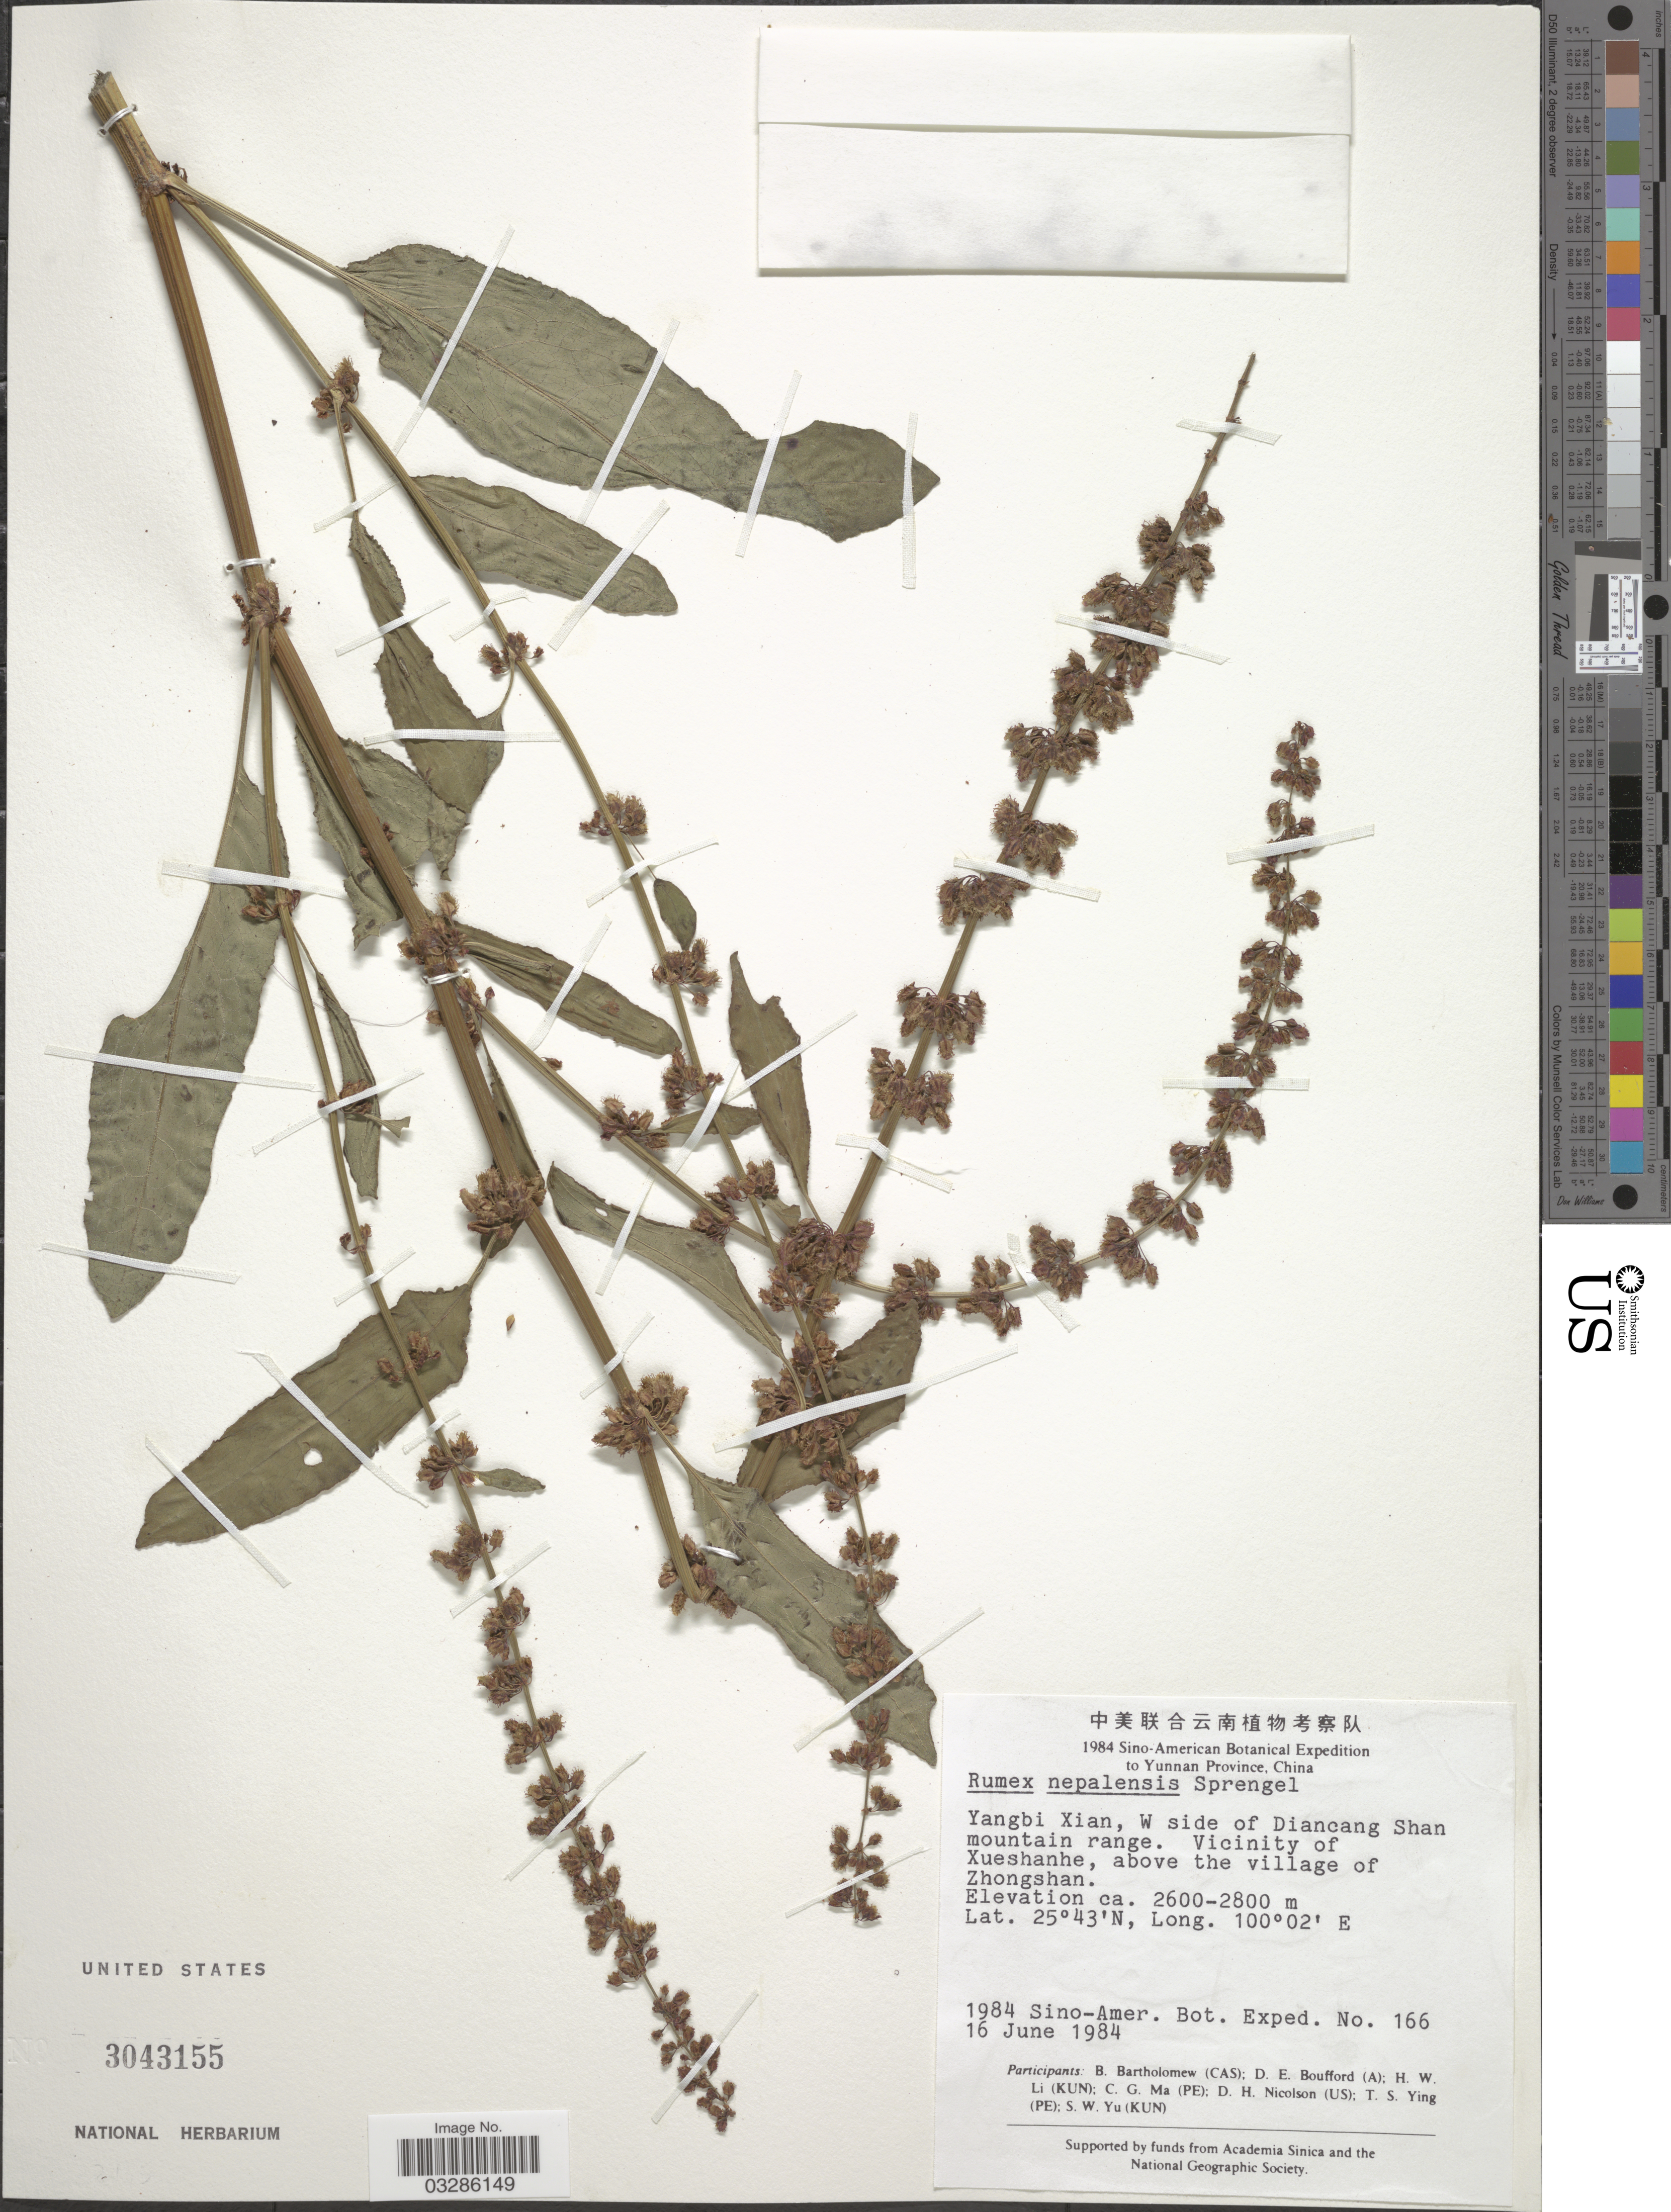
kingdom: Plantae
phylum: Tracheophyta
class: Magnoliopsida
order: Caryophyllales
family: Polygonaceae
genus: Rumex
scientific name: Rumex nepalensis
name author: Spreng.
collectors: Sino-Amer. Bot. Exped. 1984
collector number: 166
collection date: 1984-06-16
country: China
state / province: Yunnan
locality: Yunnan Province. Yangbi Xian, W side of Diancang Shan mountain range. Vicinity of Xueshanhe, above the village of Zhongshan.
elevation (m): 2600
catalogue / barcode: US 3043155